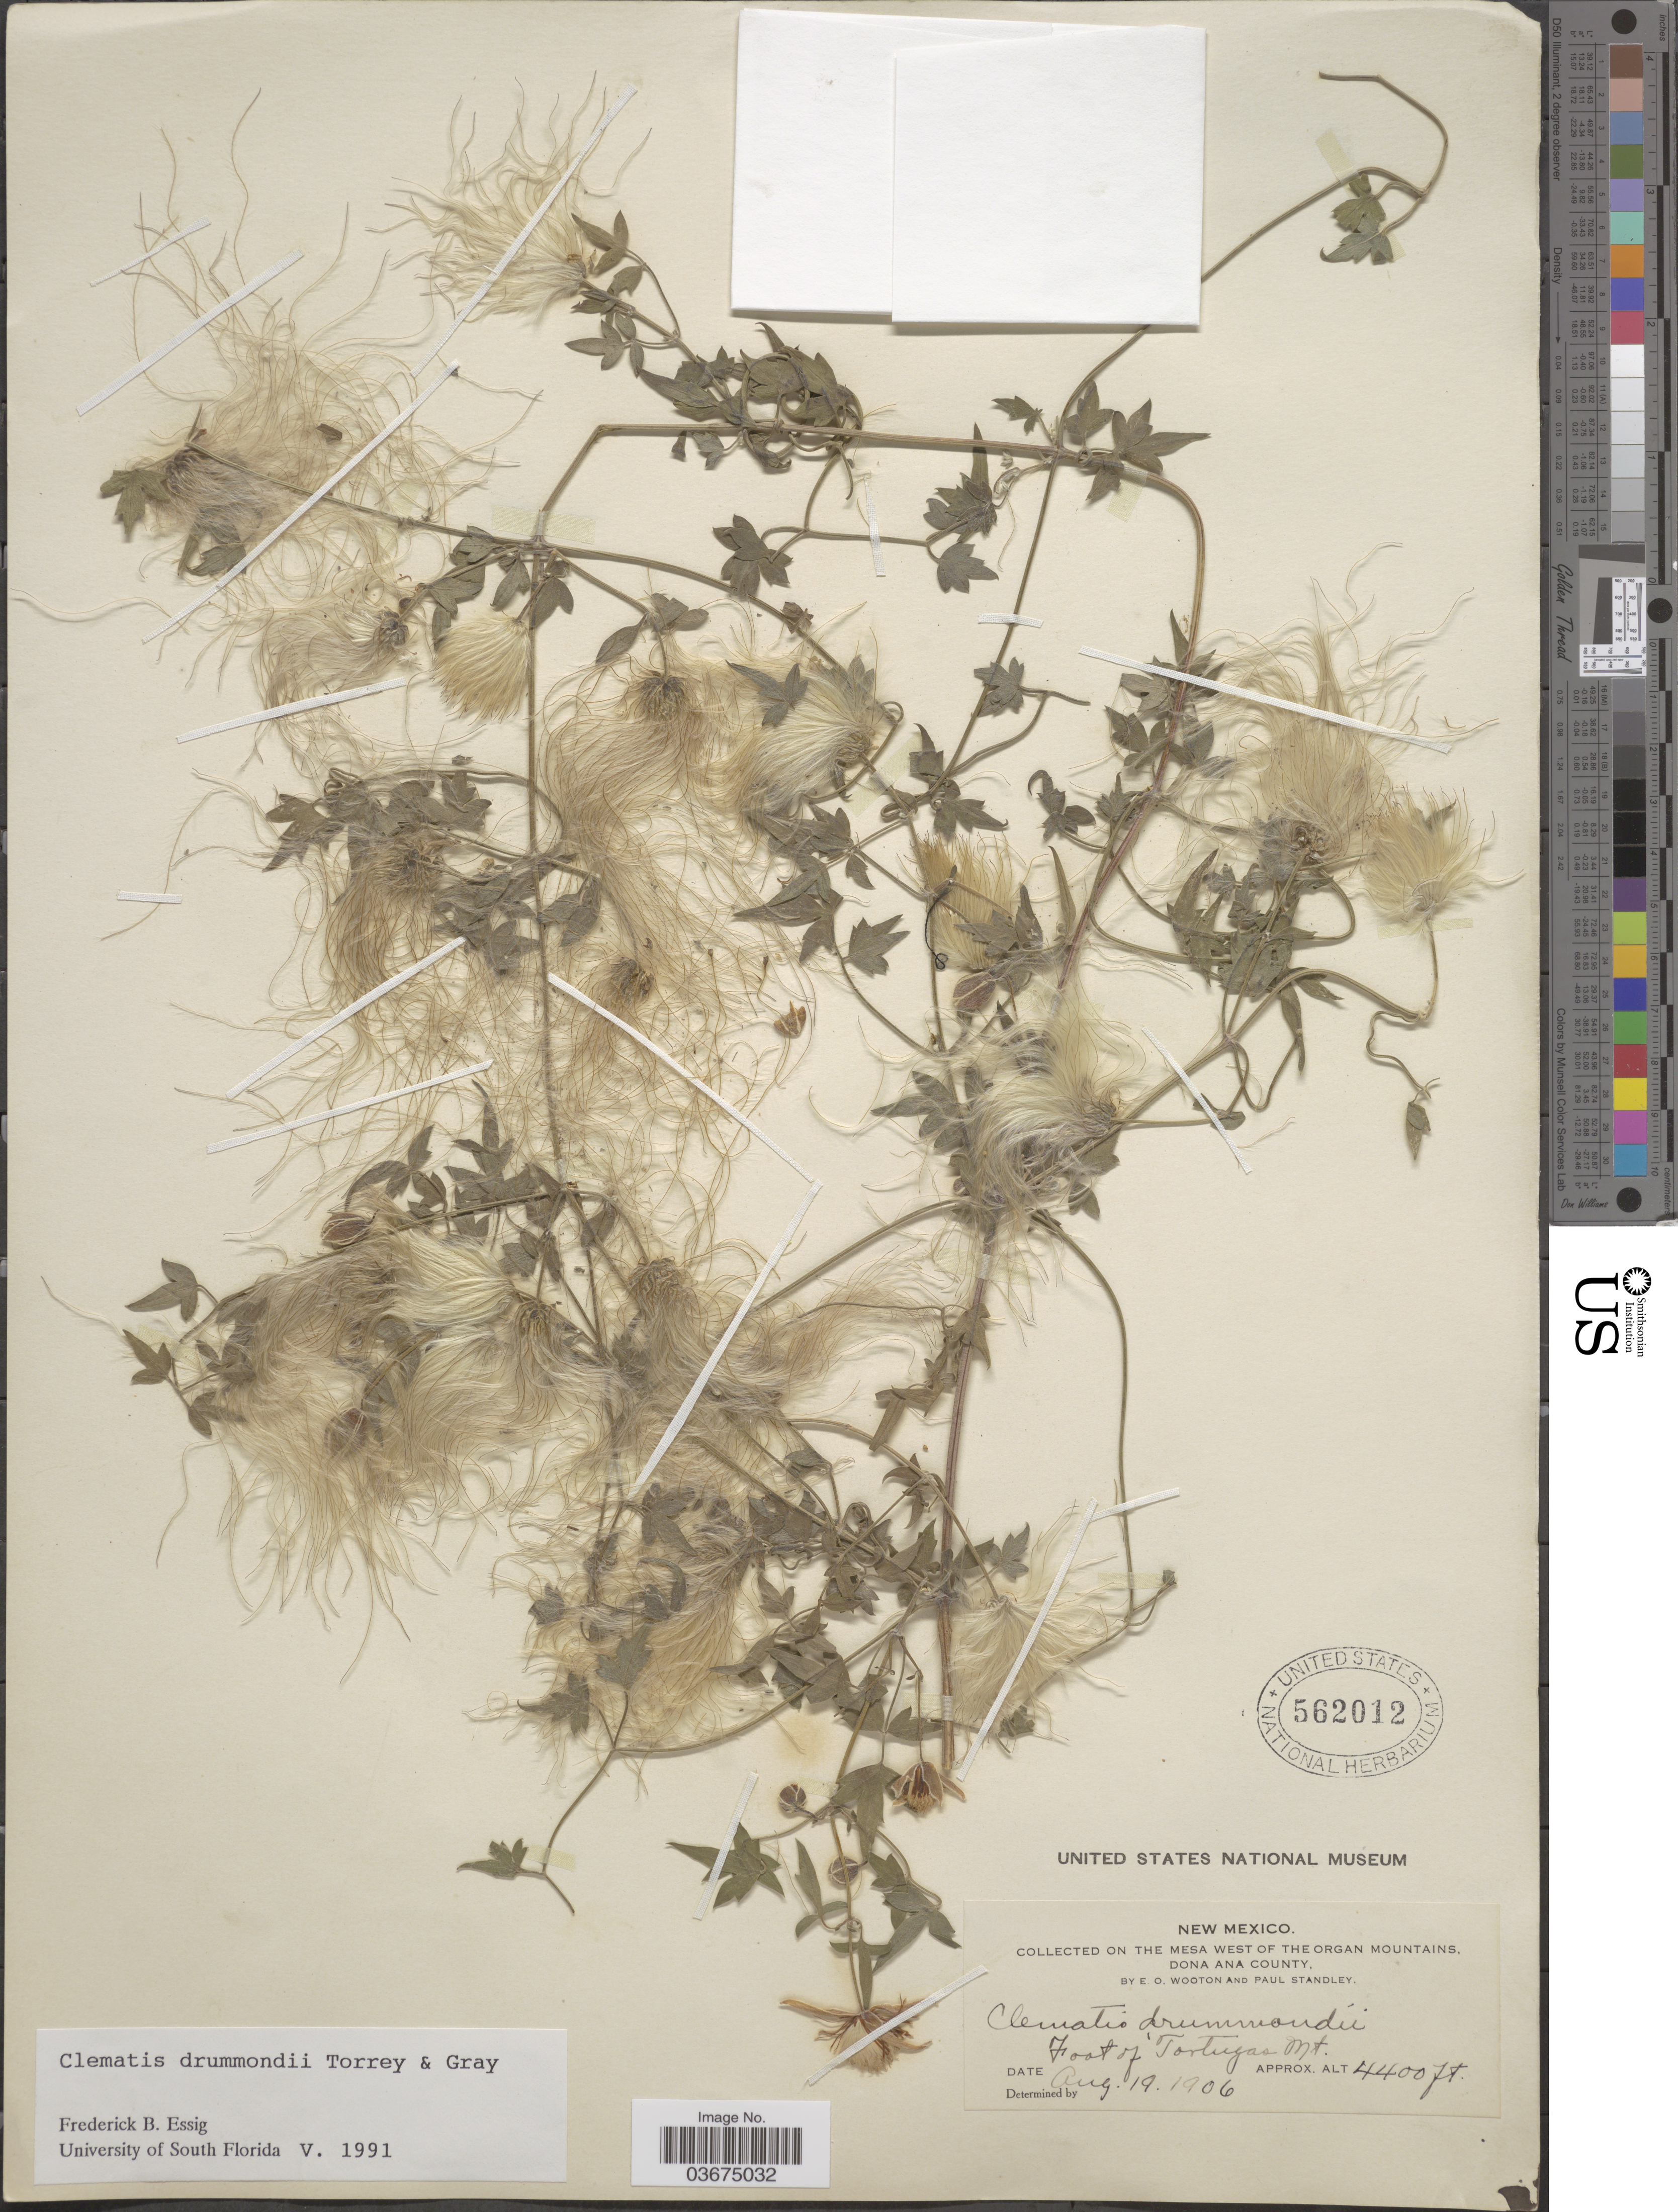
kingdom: Plantae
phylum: Tracheophyta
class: Magnoliopsida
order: Ranunculales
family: Ranunculaceae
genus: Clematis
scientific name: Clematis drummondii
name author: Torr. & A. Gray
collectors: E. O. Wooton & P. C. Standley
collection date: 1906-08-19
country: United States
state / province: New Mexico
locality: On the mesa west of The Organ Mountains, Dona Ana County. Foot of Tortugas Mt.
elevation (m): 1341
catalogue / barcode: US 562012